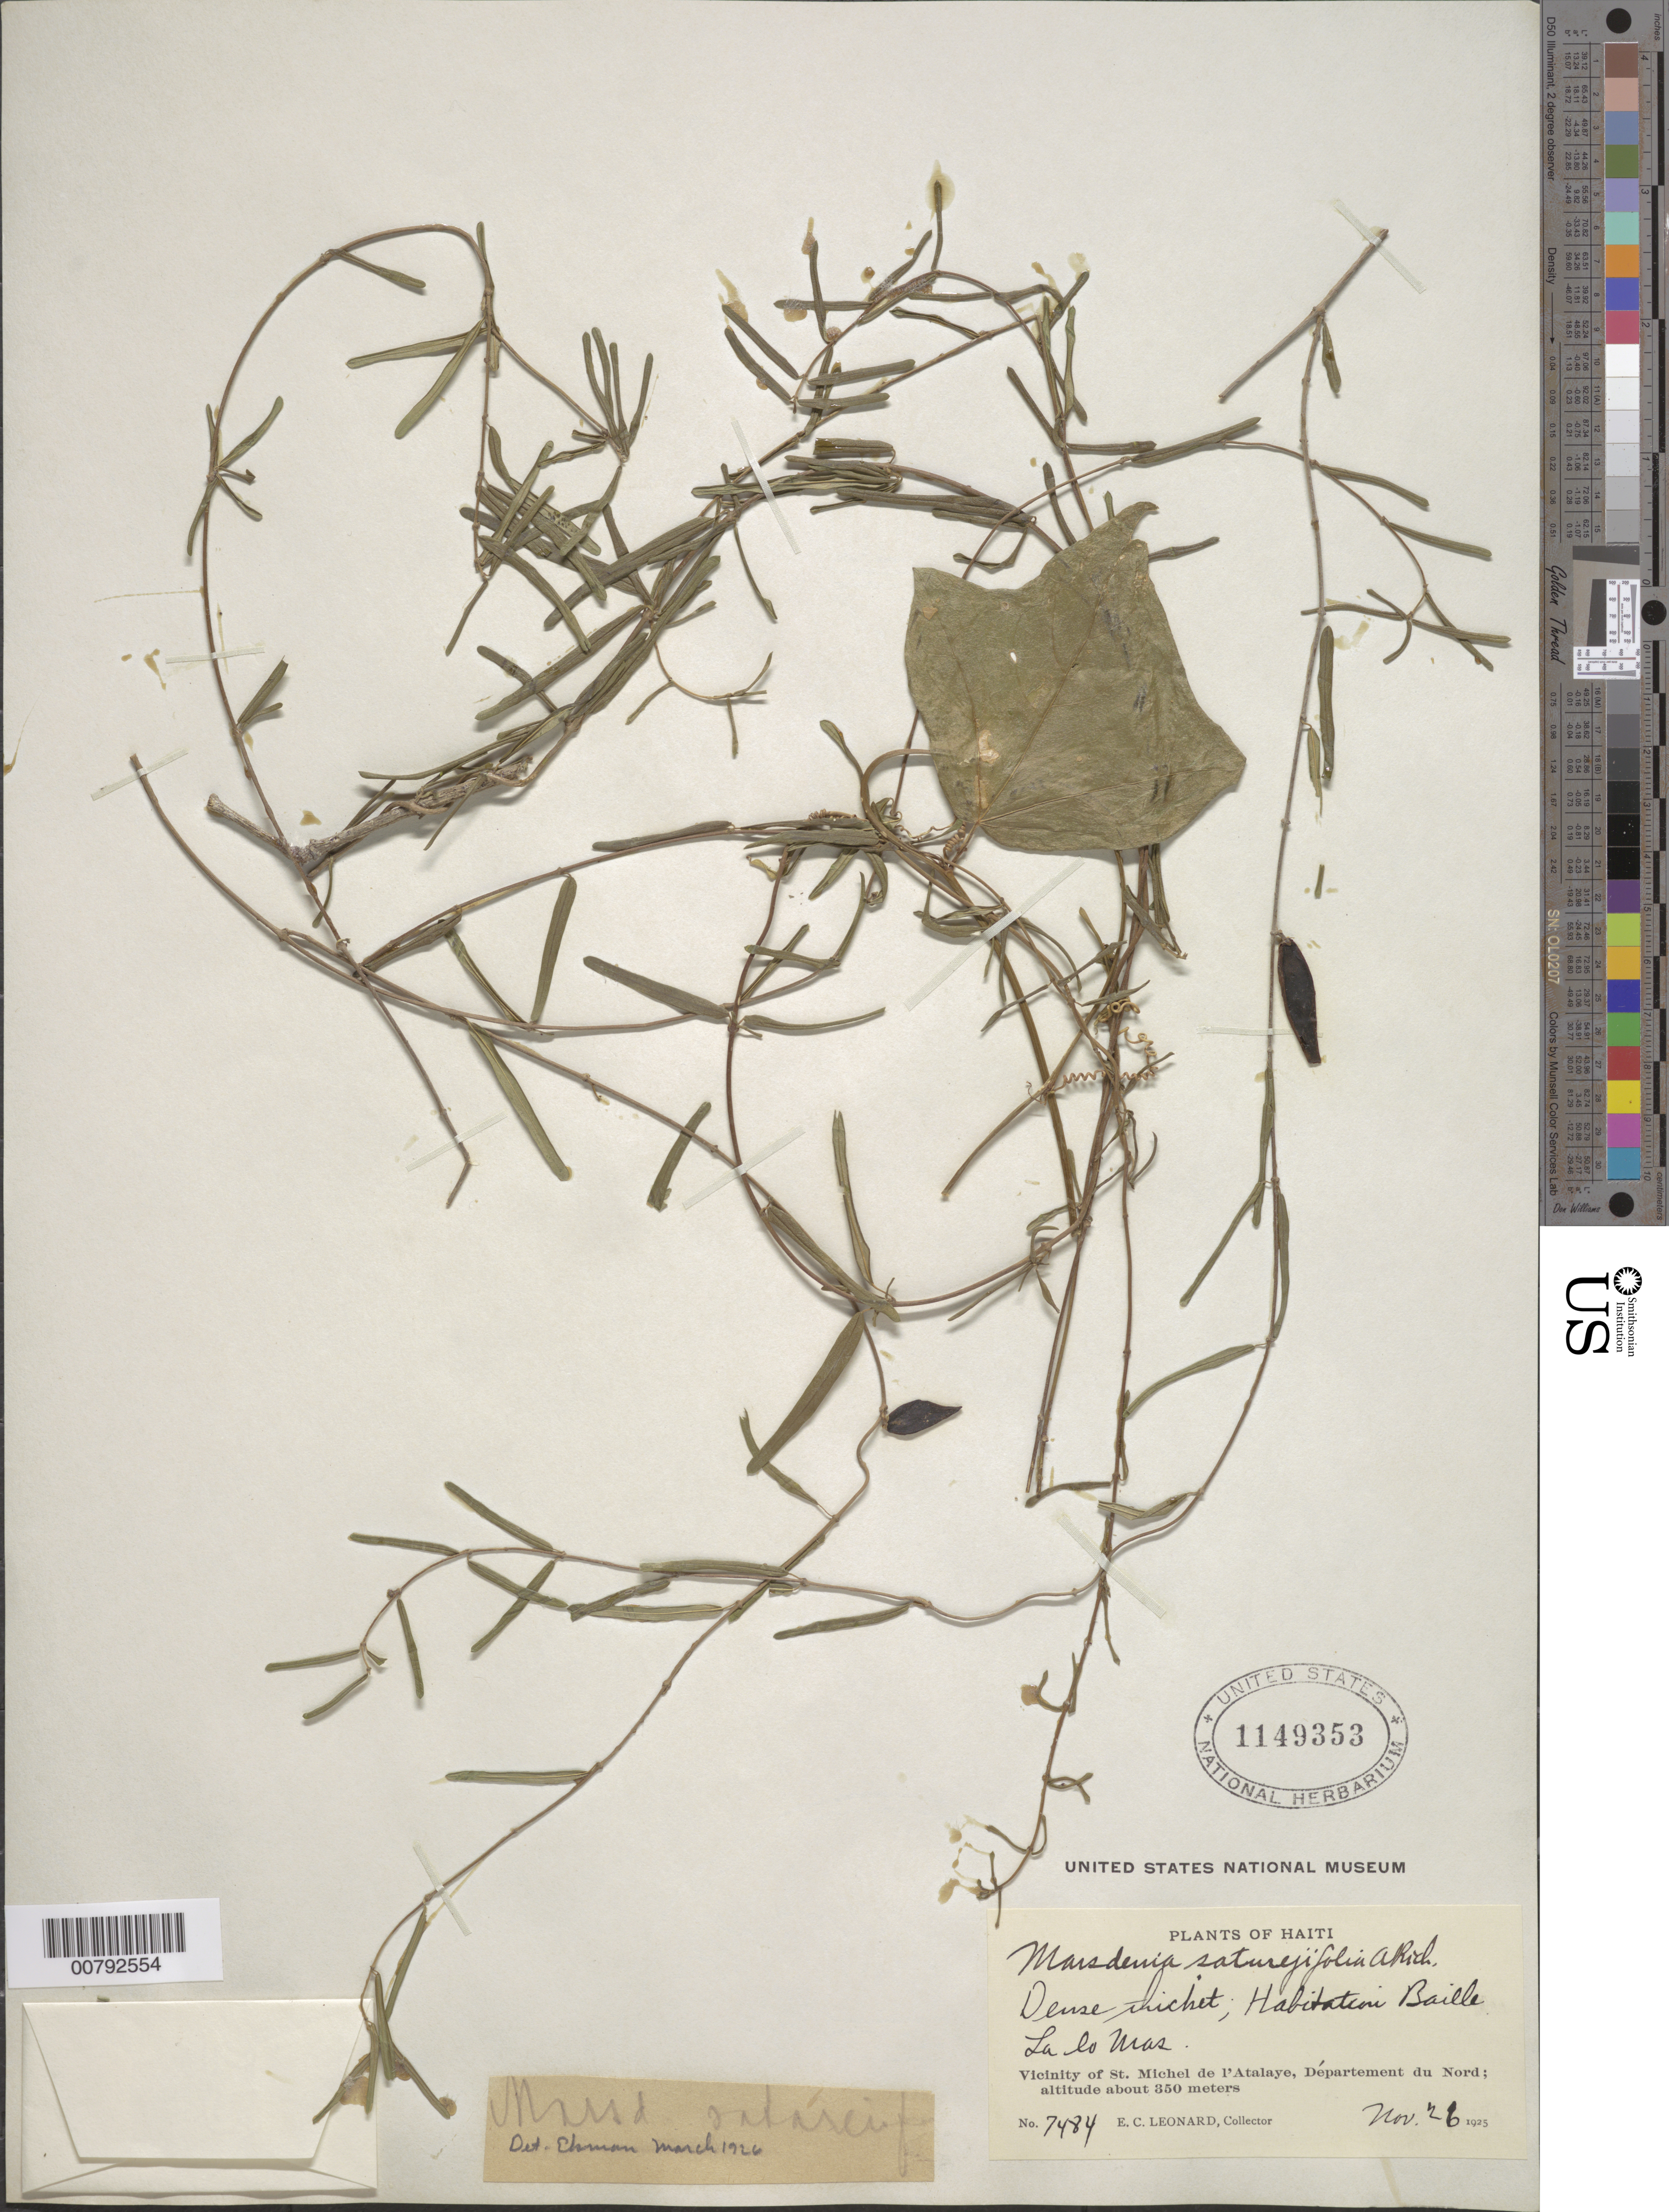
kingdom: Plantae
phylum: Tracheophyta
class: Magnoliopsida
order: Gentianales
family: Apocynaceae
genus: Marsdenia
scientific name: Marsdenia saturejifolia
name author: A. Rich.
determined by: Ekman, E. L.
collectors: E. C. Leonard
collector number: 7484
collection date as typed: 26 Nov 1925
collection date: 1925-11-26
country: Haiti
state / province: Nord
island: Hispaniola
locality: Vicinity of St. Michel de l'Atalaye, Habitation Baille La lo Mas.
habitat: Dense thicket.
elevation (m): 350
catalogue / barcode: US 1149353